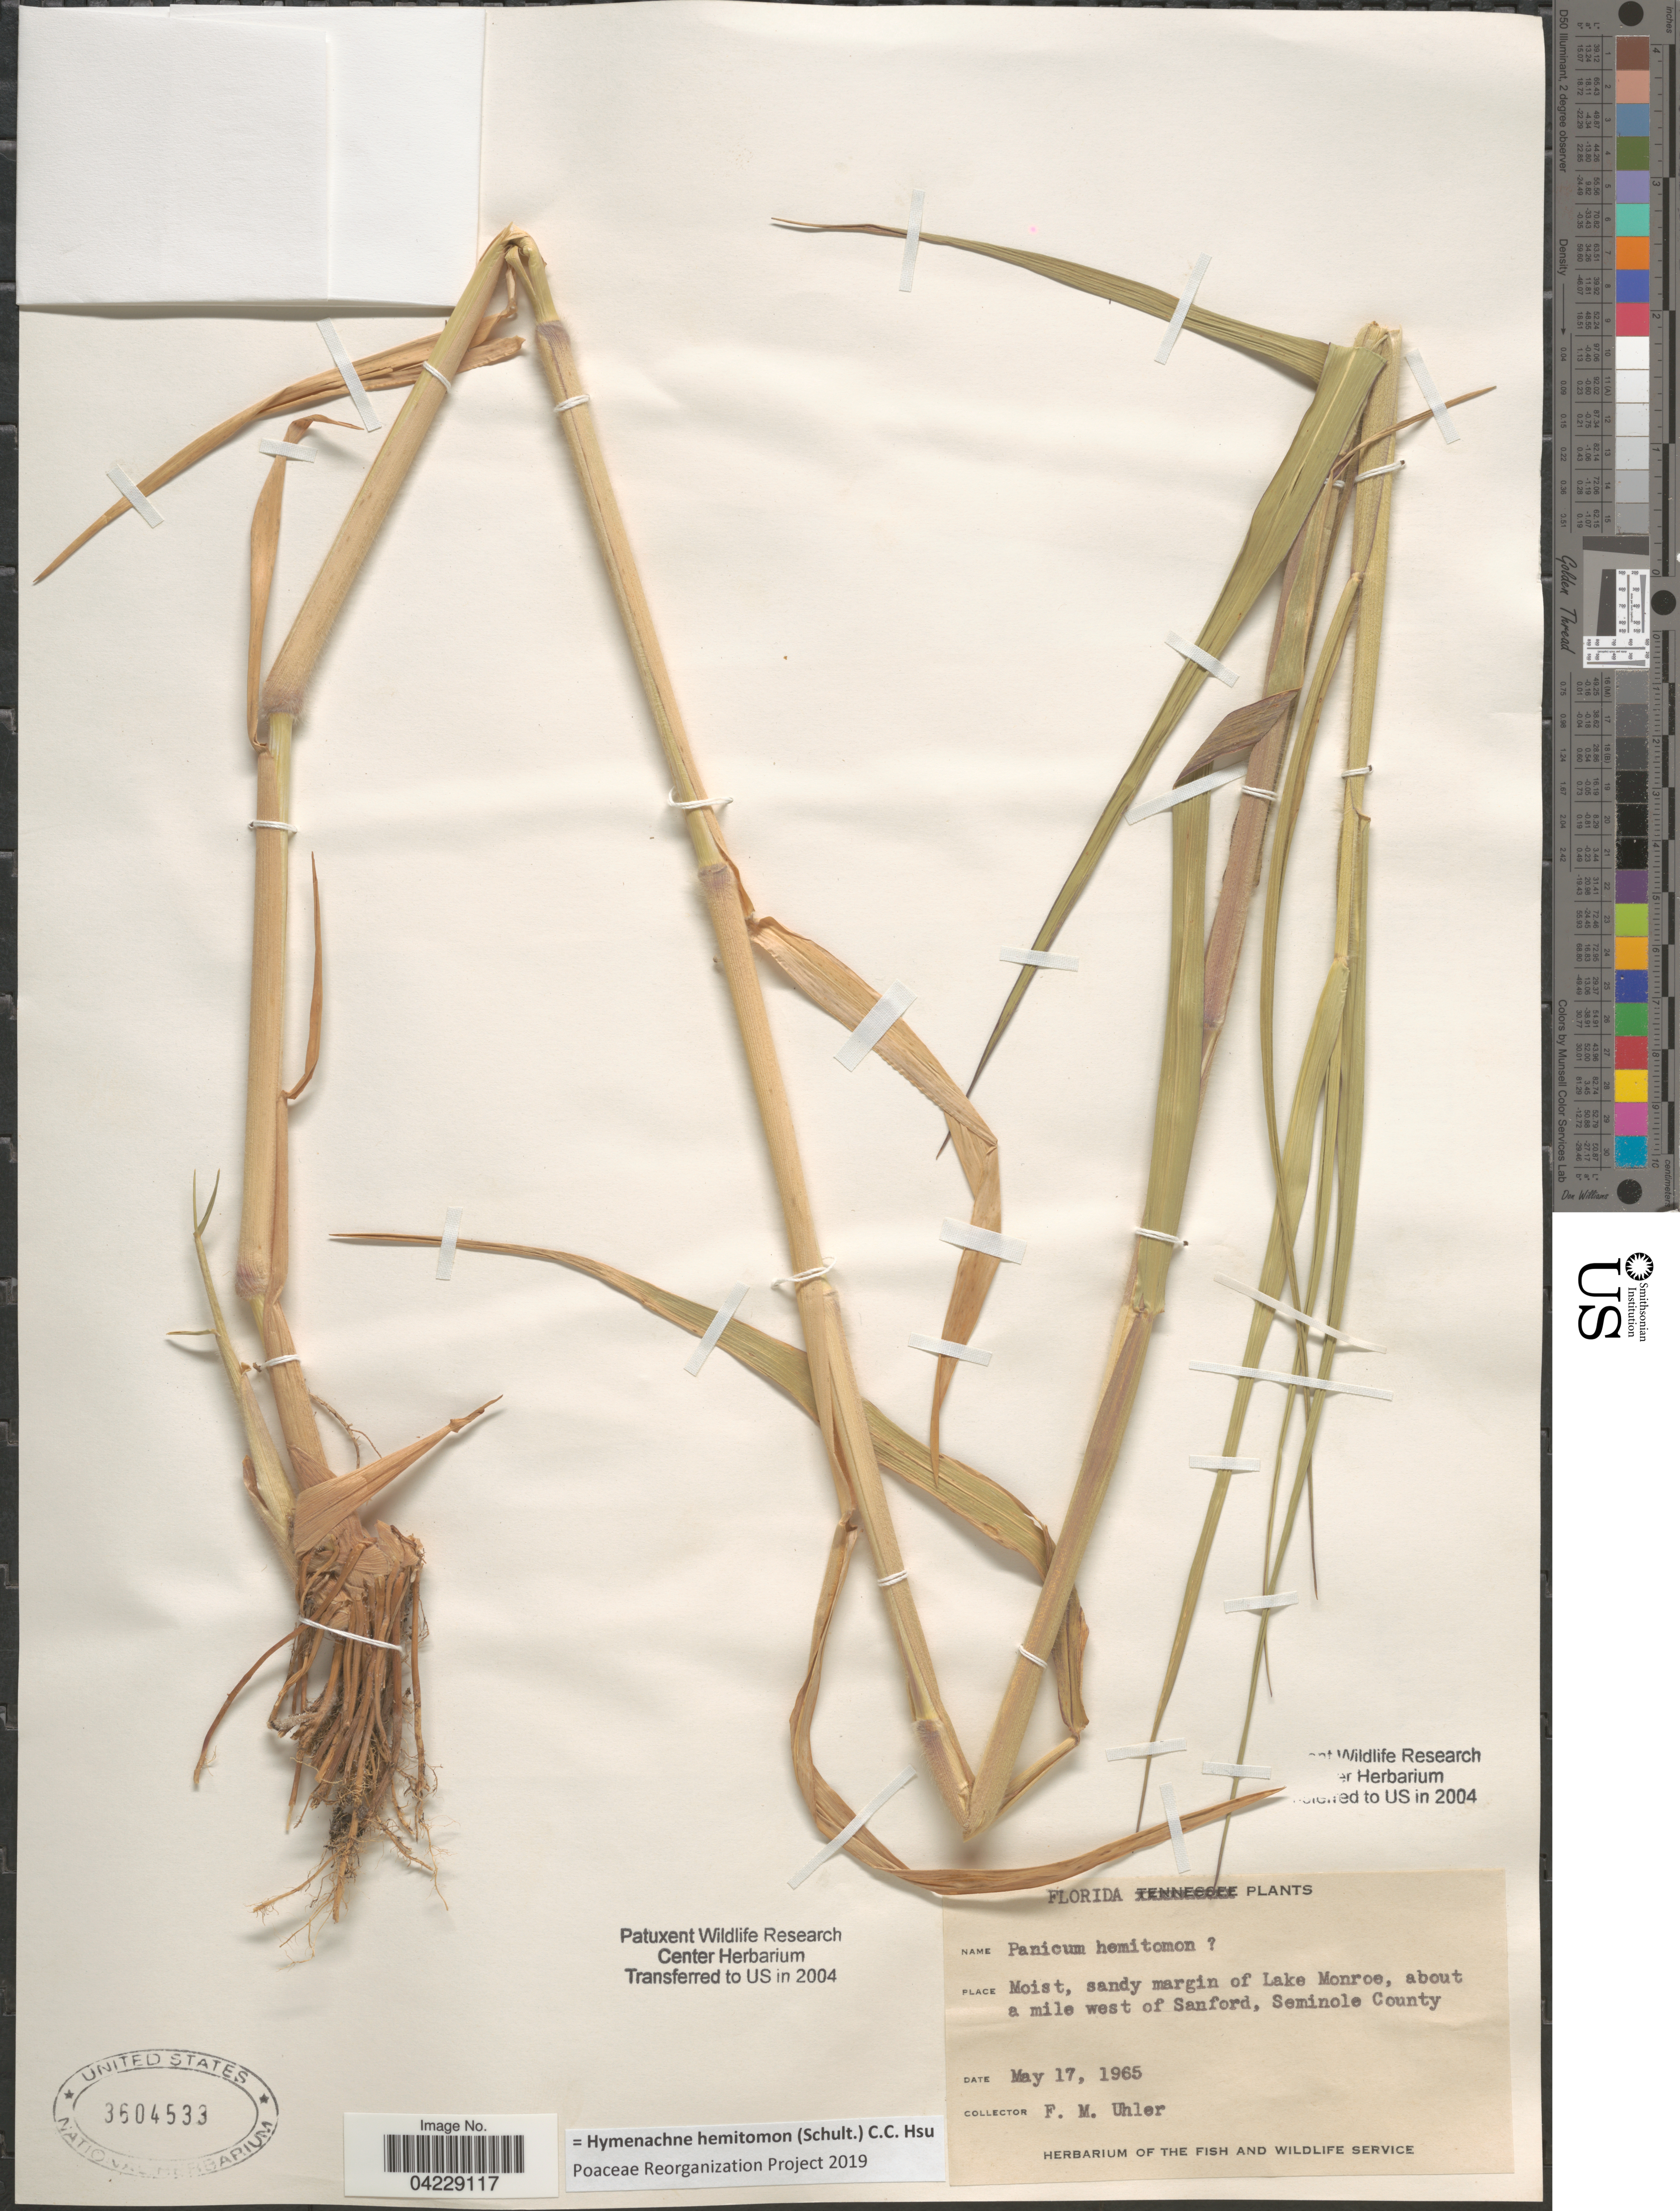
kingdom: Plantae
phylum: Tracheophyta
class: Liliopsida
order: Poales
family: Poaceae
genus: Hymenachne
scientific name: Hymenachne hemitomon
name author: (Schult.) C. C. Hsu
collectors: F. M. Uhler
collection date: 1965-05-17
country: United States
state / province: Florida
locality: Moist, sandy margin of Lake Monroe, about a mile west of Sanford, Seminole County.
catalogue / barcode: US 3604533